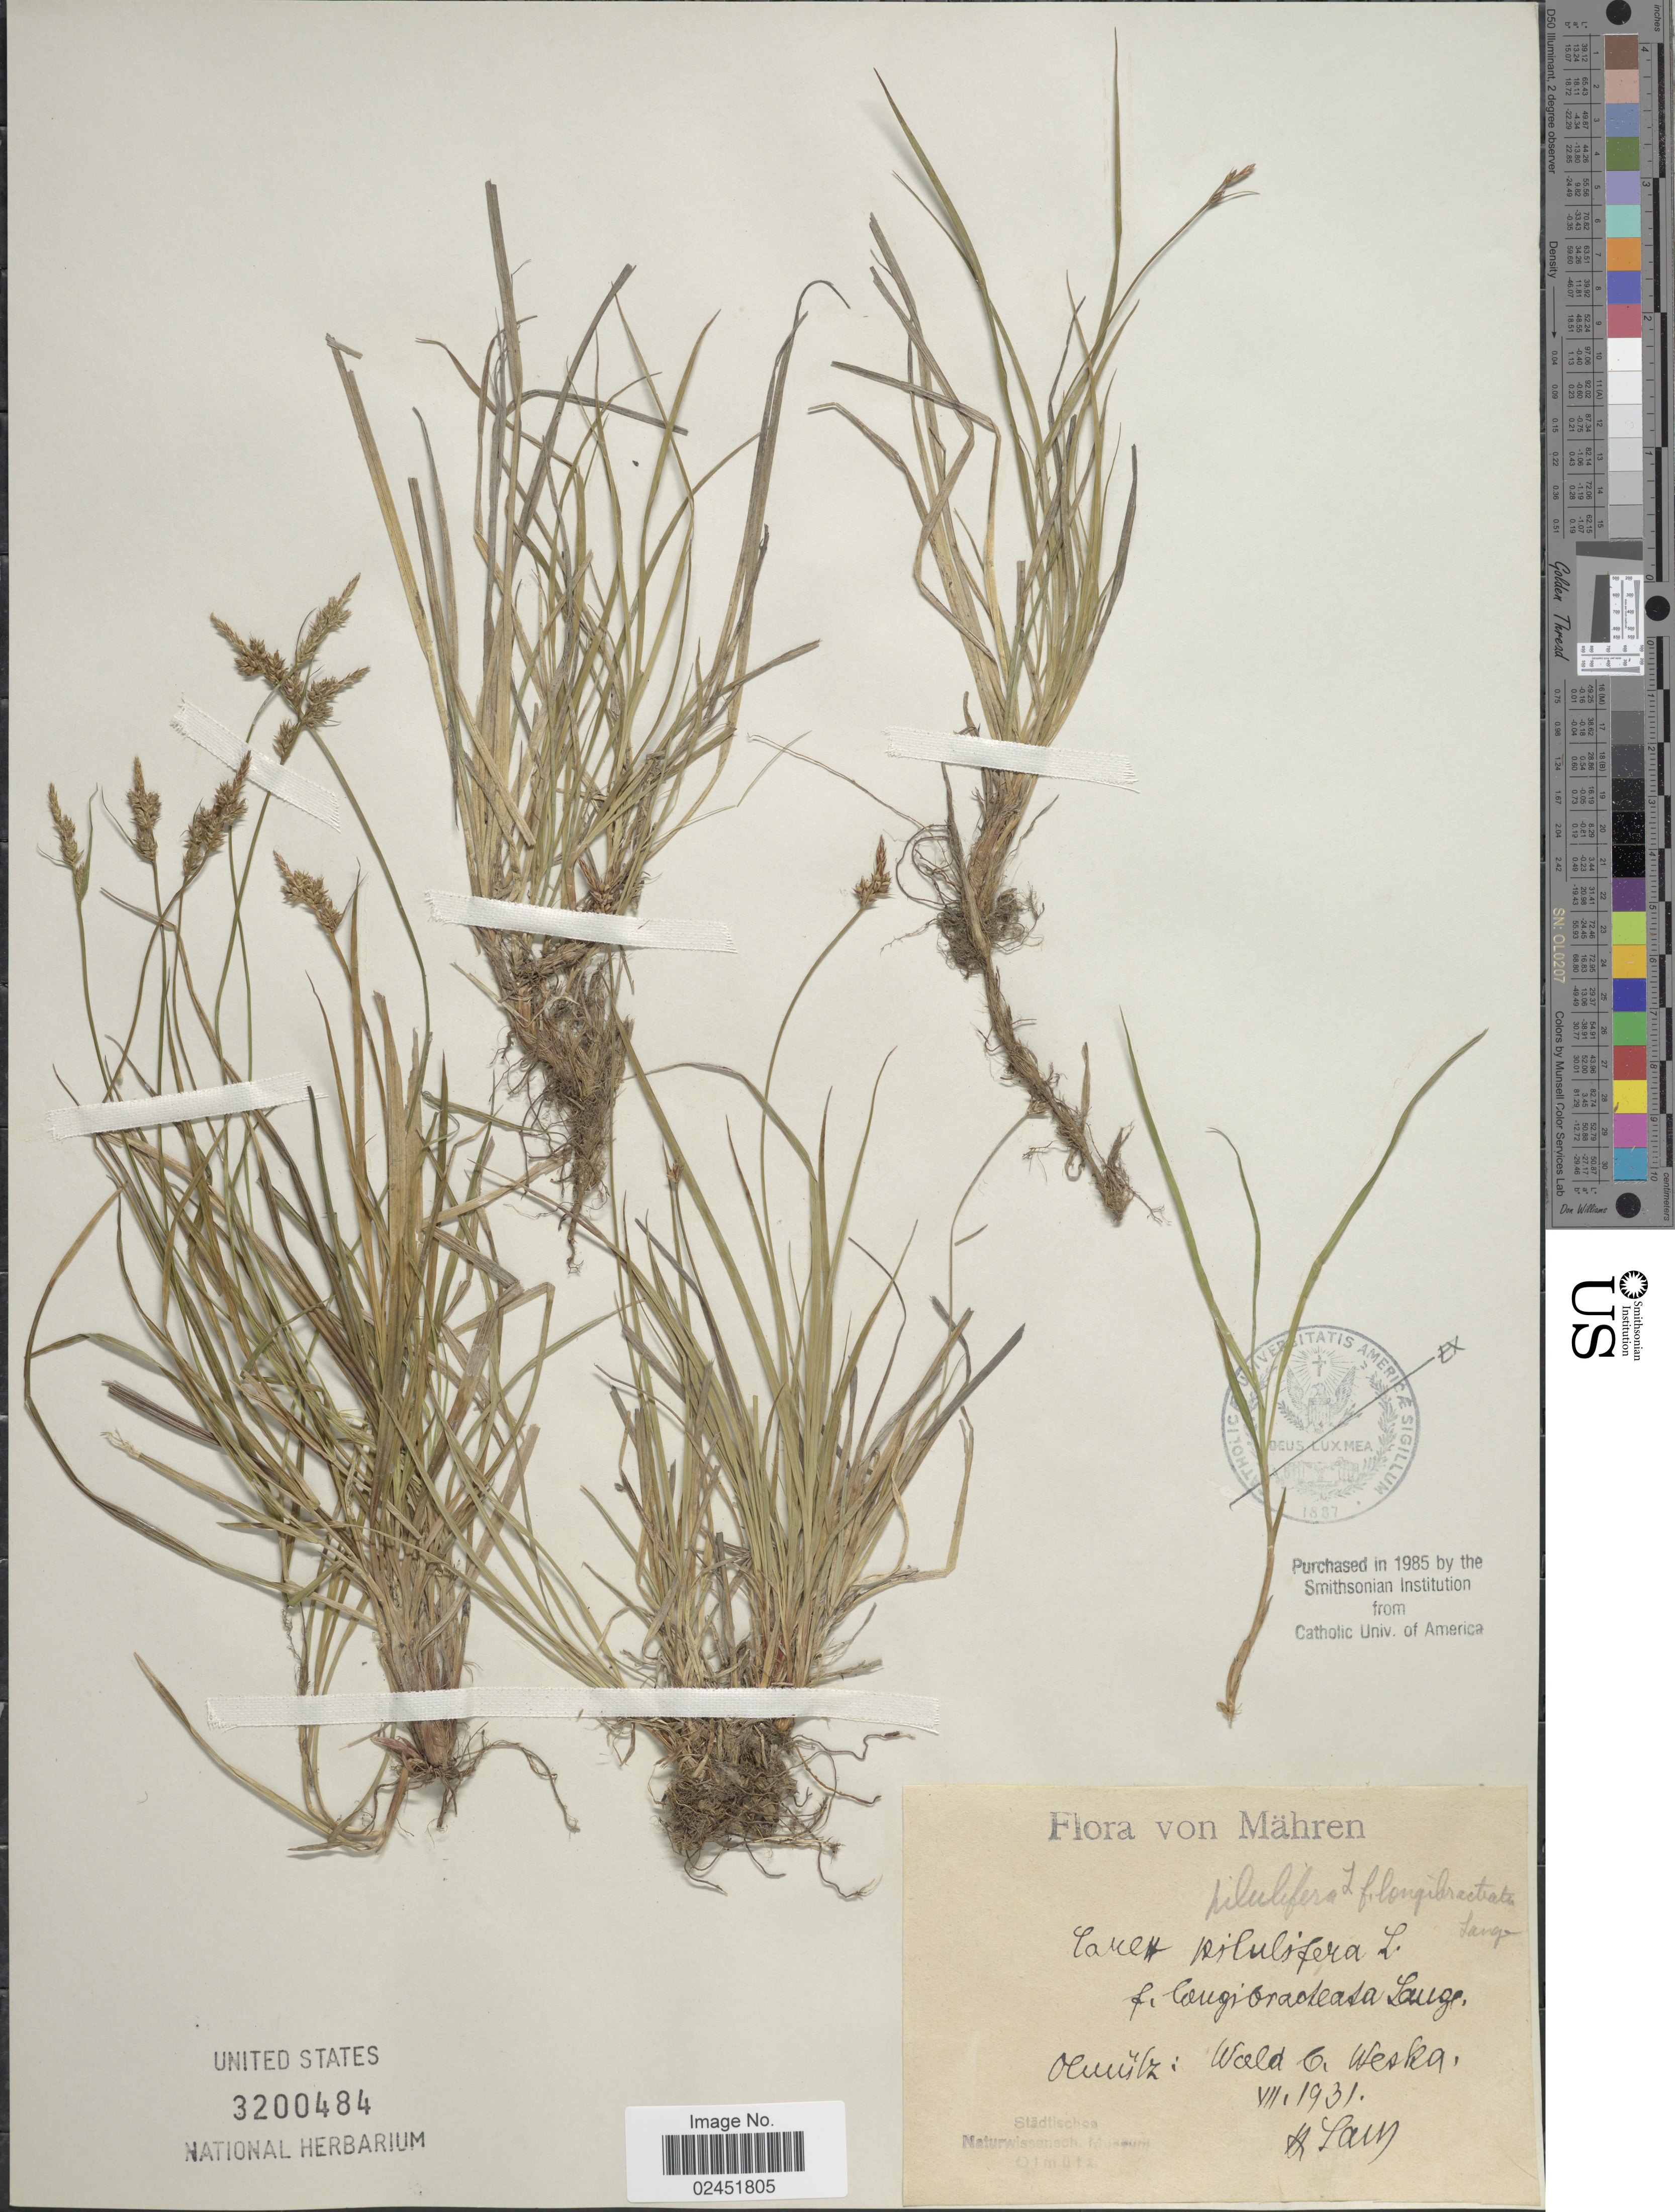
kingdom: Plantae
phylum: Tracheophyta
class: Liliopsida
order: Poales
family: Cyperaceae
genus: Carex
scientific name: Carex pilulifera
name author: L.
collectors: H. Laus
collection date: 1931-07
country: Czechia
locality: Mahren. Olunisk: Wald C. Weska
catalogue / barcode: US 3200484